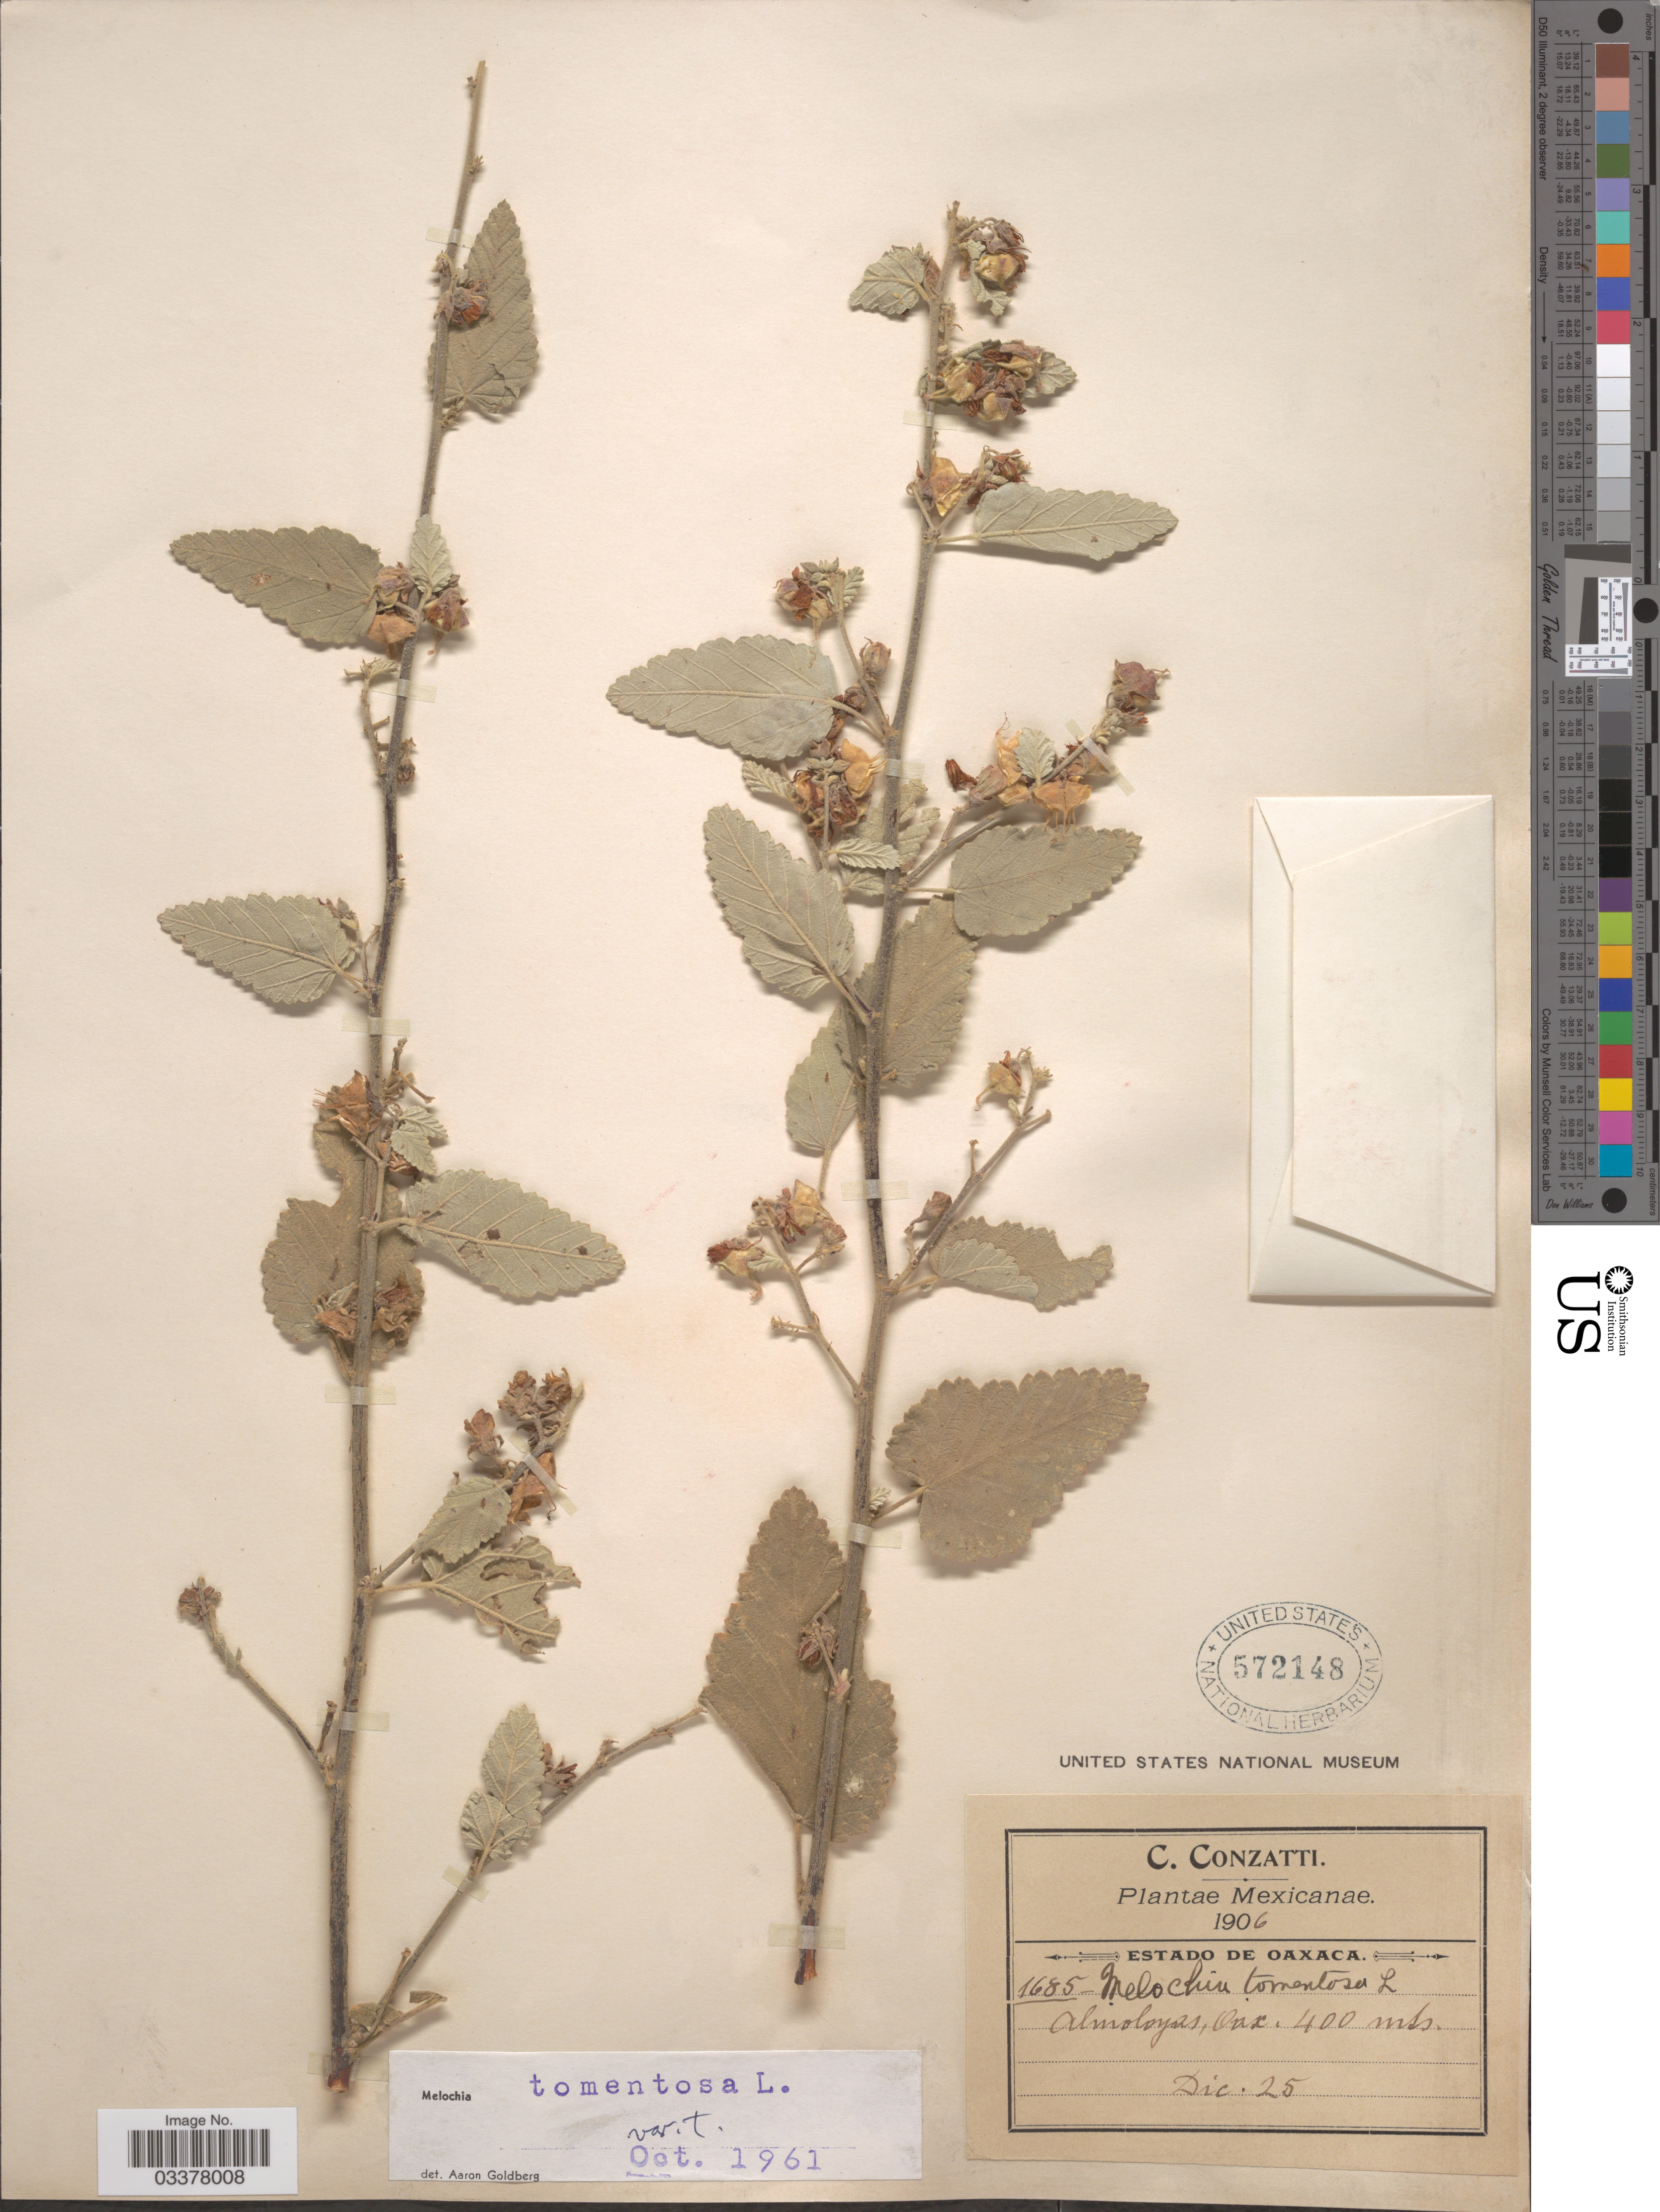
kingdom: Plantae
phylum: Tracheophyta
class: Magnoliopsida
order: Malvales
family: Malvaceae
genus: Melochia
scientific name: Melochia tomentosa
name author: L.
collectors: C. Conzatti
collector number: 1685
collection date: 1906-12-25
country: Mexico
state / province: Oaxaca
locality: Almoloyas.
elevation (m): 400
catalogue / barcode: US 572148